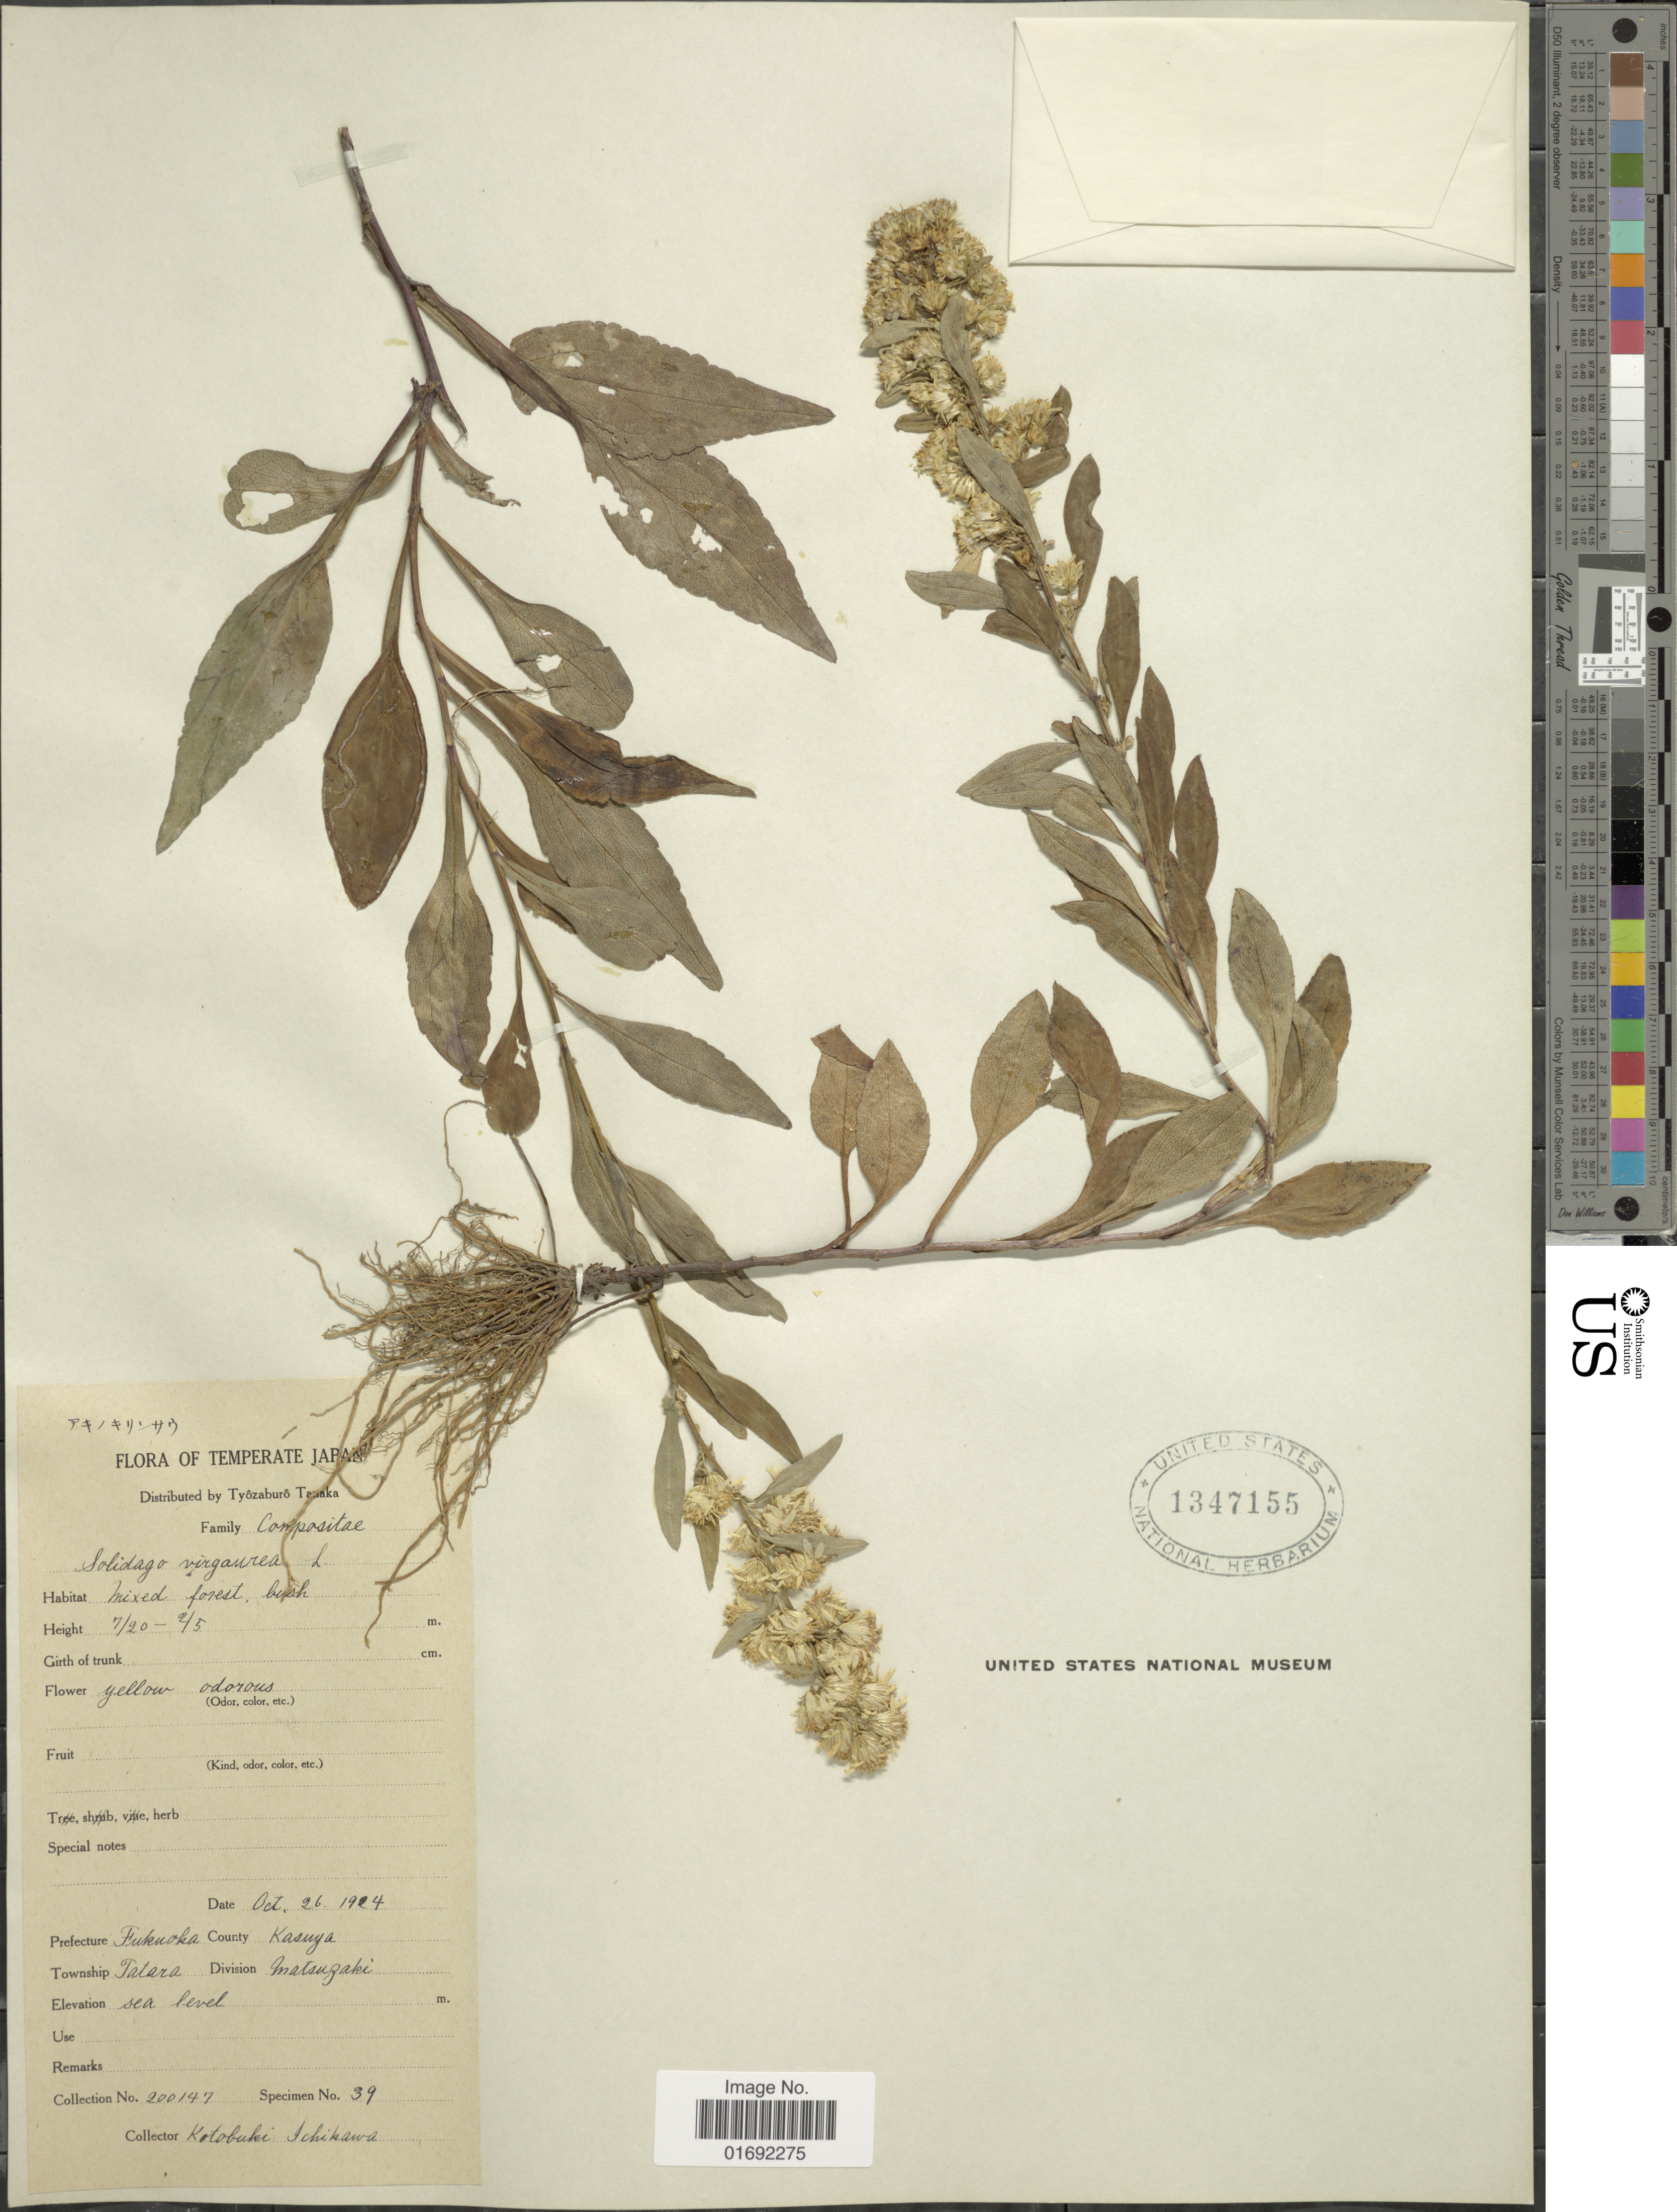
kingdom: Plantae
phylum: Tracheophyta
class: Magnoliopsida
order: Asterales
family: Asteraceae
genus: Solidago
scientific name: Solidago virgaurea var. asiatica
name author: Nakai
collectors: K. Ichikawa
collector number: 200147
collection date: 1904-10-26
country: Japan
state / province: Hukuoka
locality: Temperate Japan, County Kasuya, Tatara, Division Matsuzaki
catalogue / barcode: US 1347155